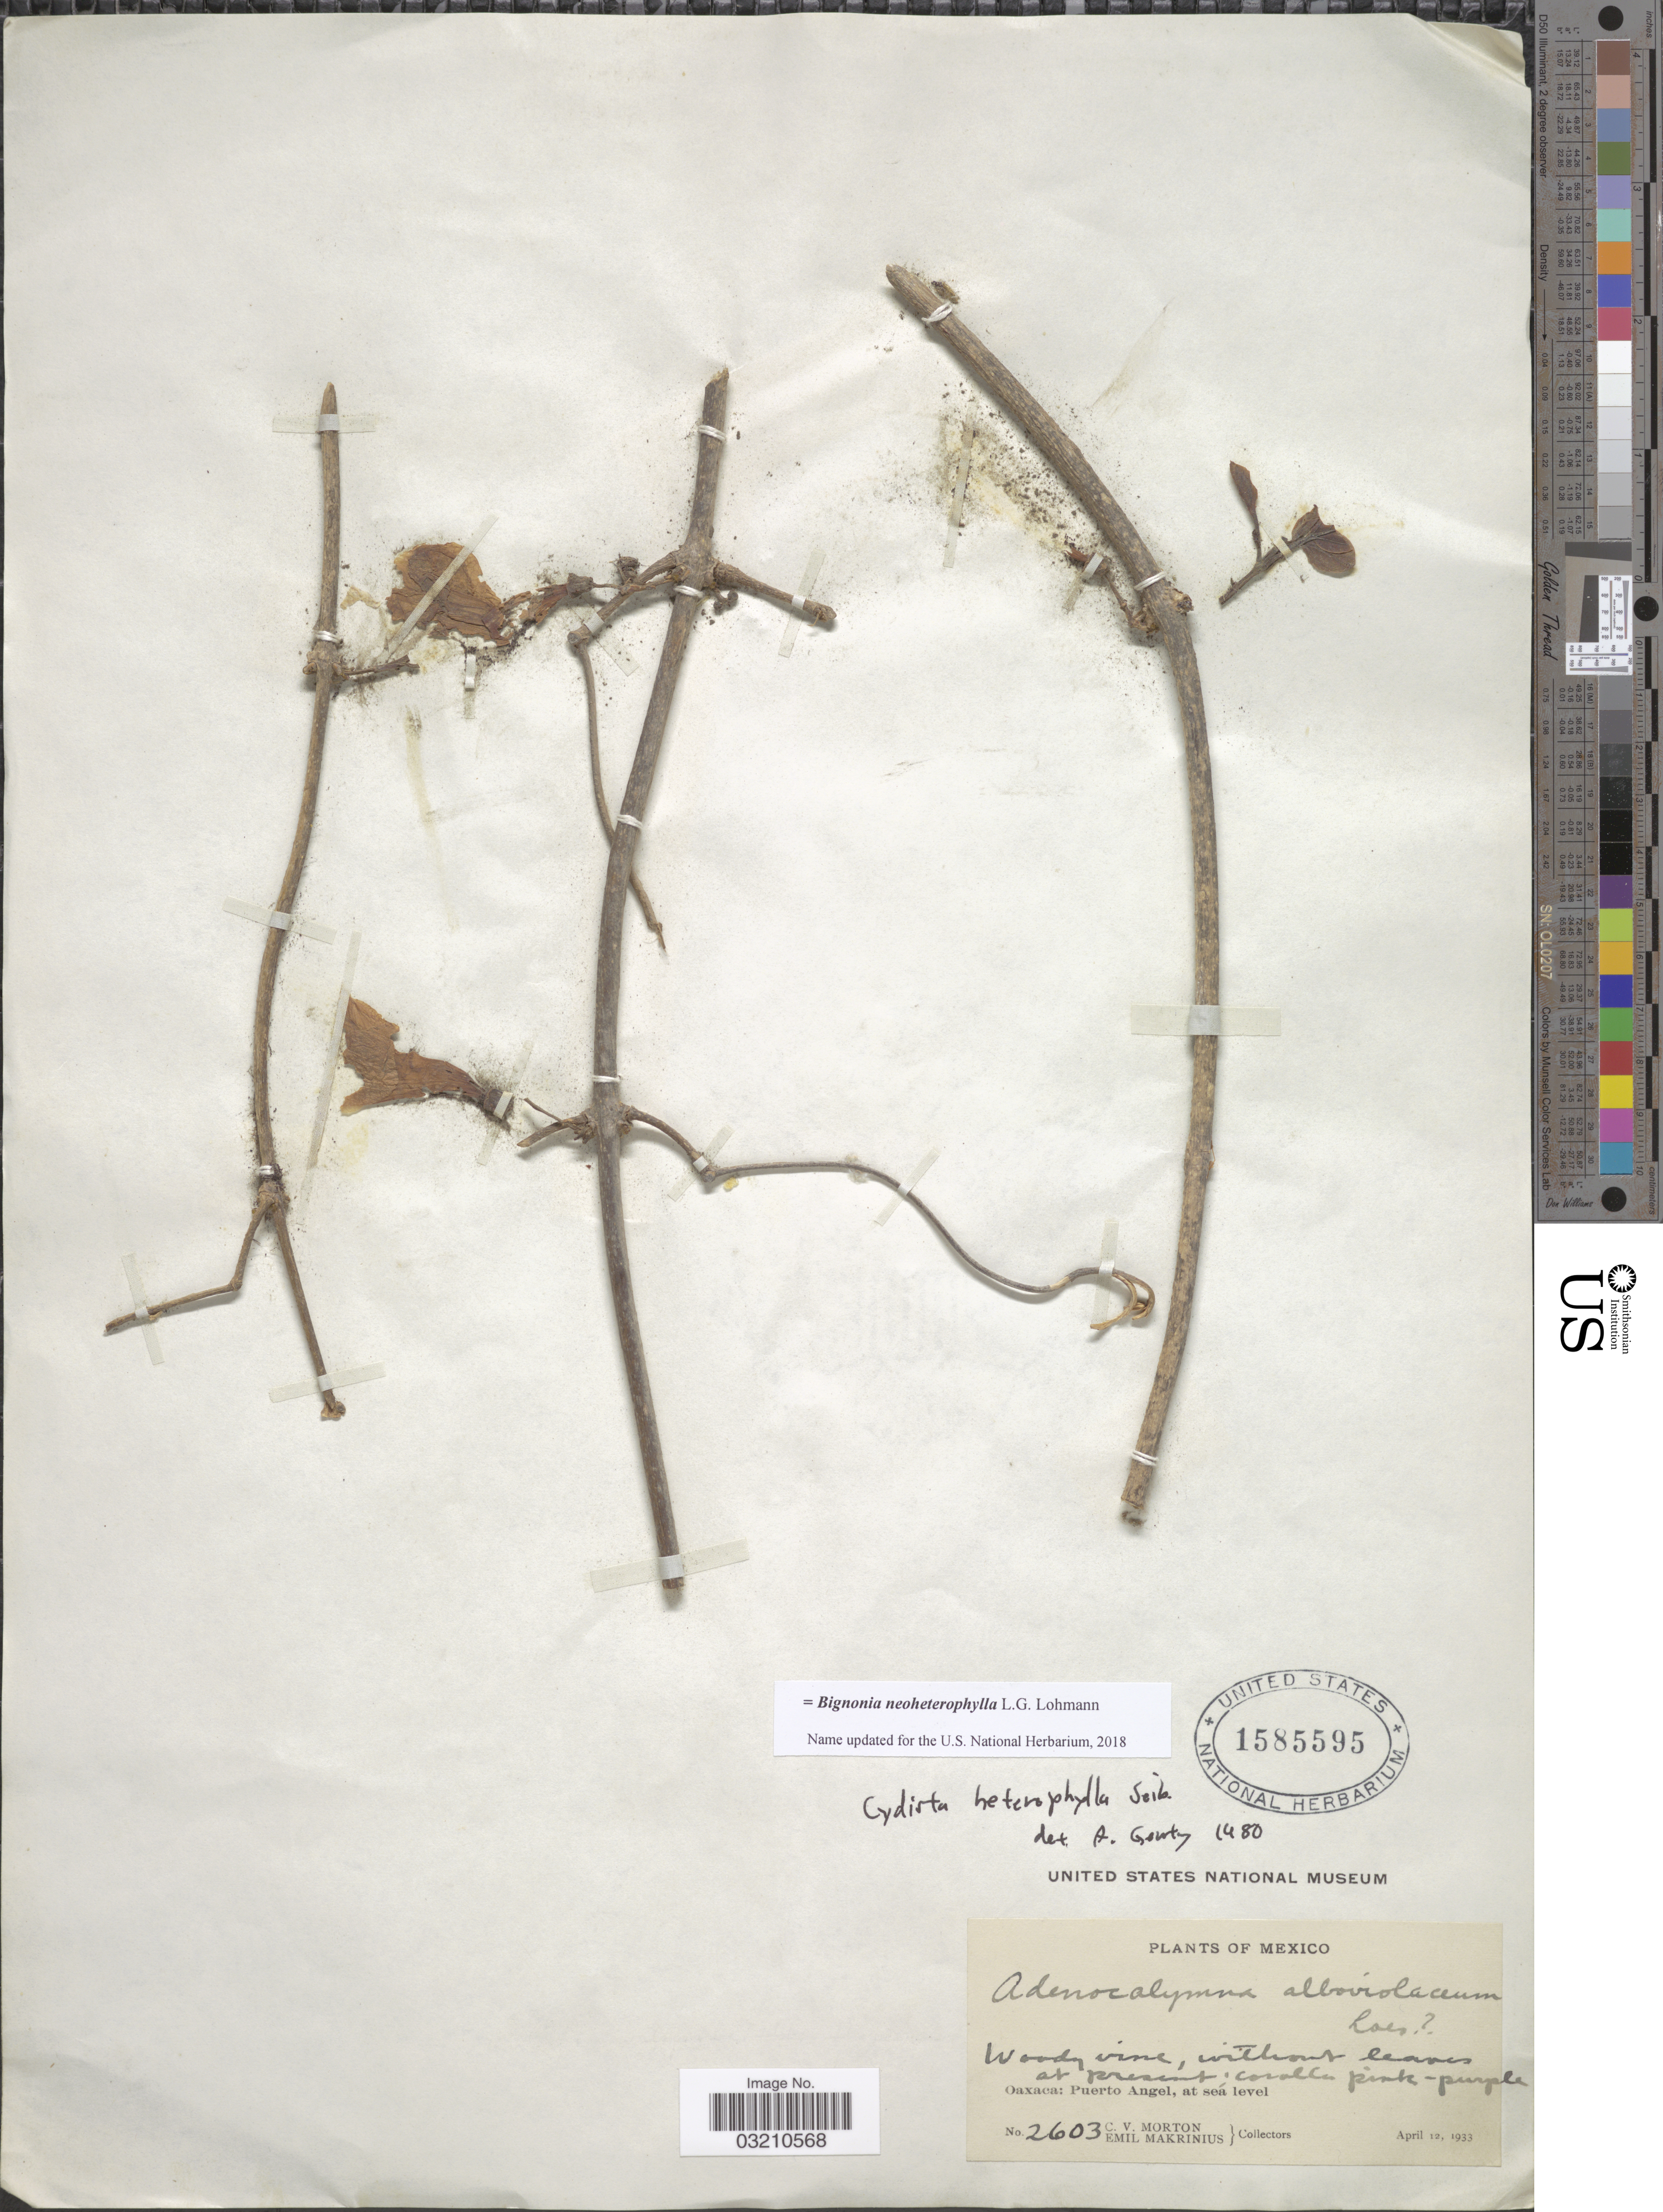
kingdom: Plantae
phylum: Tracheophyta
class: Magnoliopsida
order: Lamiales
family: Bignoniaceae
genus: Bignonia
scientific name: Bignonia neoheterophylla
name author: L.G. Lohmann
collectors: C. V. Morton & E. Makrinius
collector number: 2603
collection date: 1933-04-12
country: Mexico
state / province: Oaxaca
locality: Puerto Angel.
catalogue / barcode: US 1585595